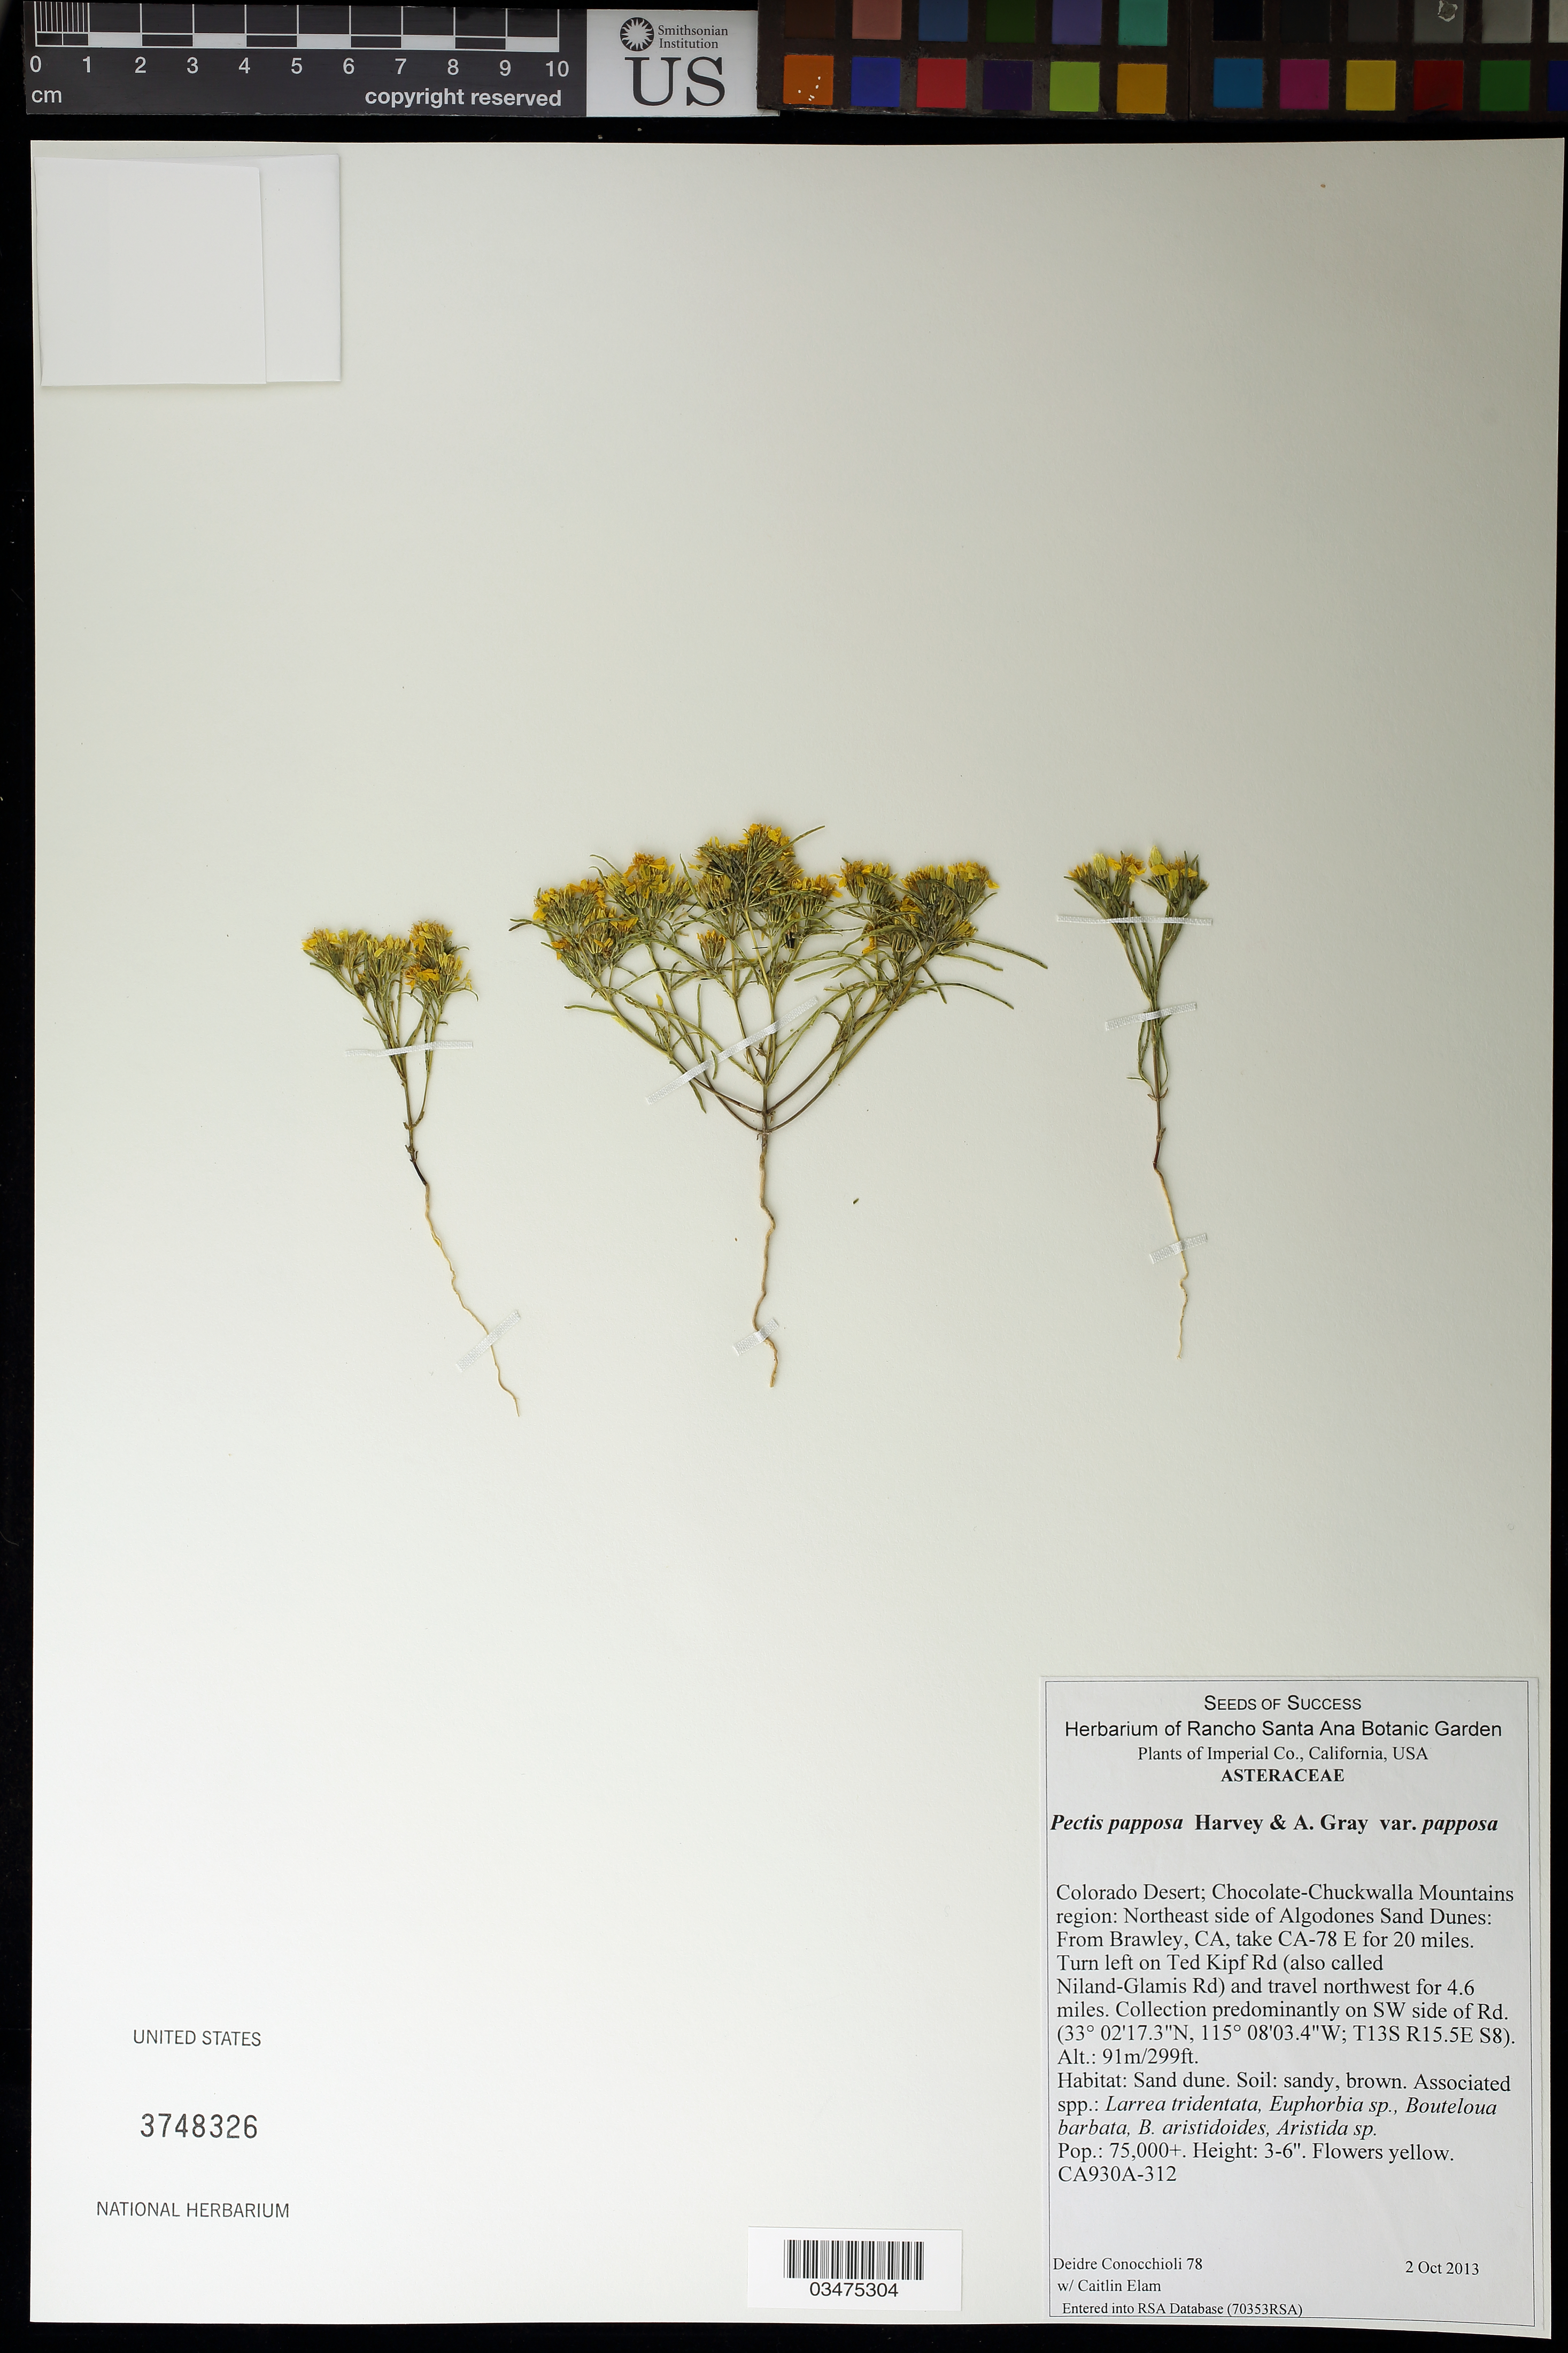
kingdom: Plantae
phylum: Tracheophyta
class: Magnoliopsida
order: Asterales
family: Asteraceae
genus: Pectis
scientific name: Pectis papposa var. papposa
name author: Harv. & A. Gray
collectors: D. Conocchioli & C. Elam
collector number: CA930A-312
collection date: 2013-10-02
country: United States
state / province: California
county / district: Imperial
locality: Colorado Desert. Chocolate-Chuckwalla Mts region. NE side of Algodones Sand Dunes.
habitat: Sand dune. Soil: sandy, brown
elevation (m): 91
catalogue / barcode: US 3748326